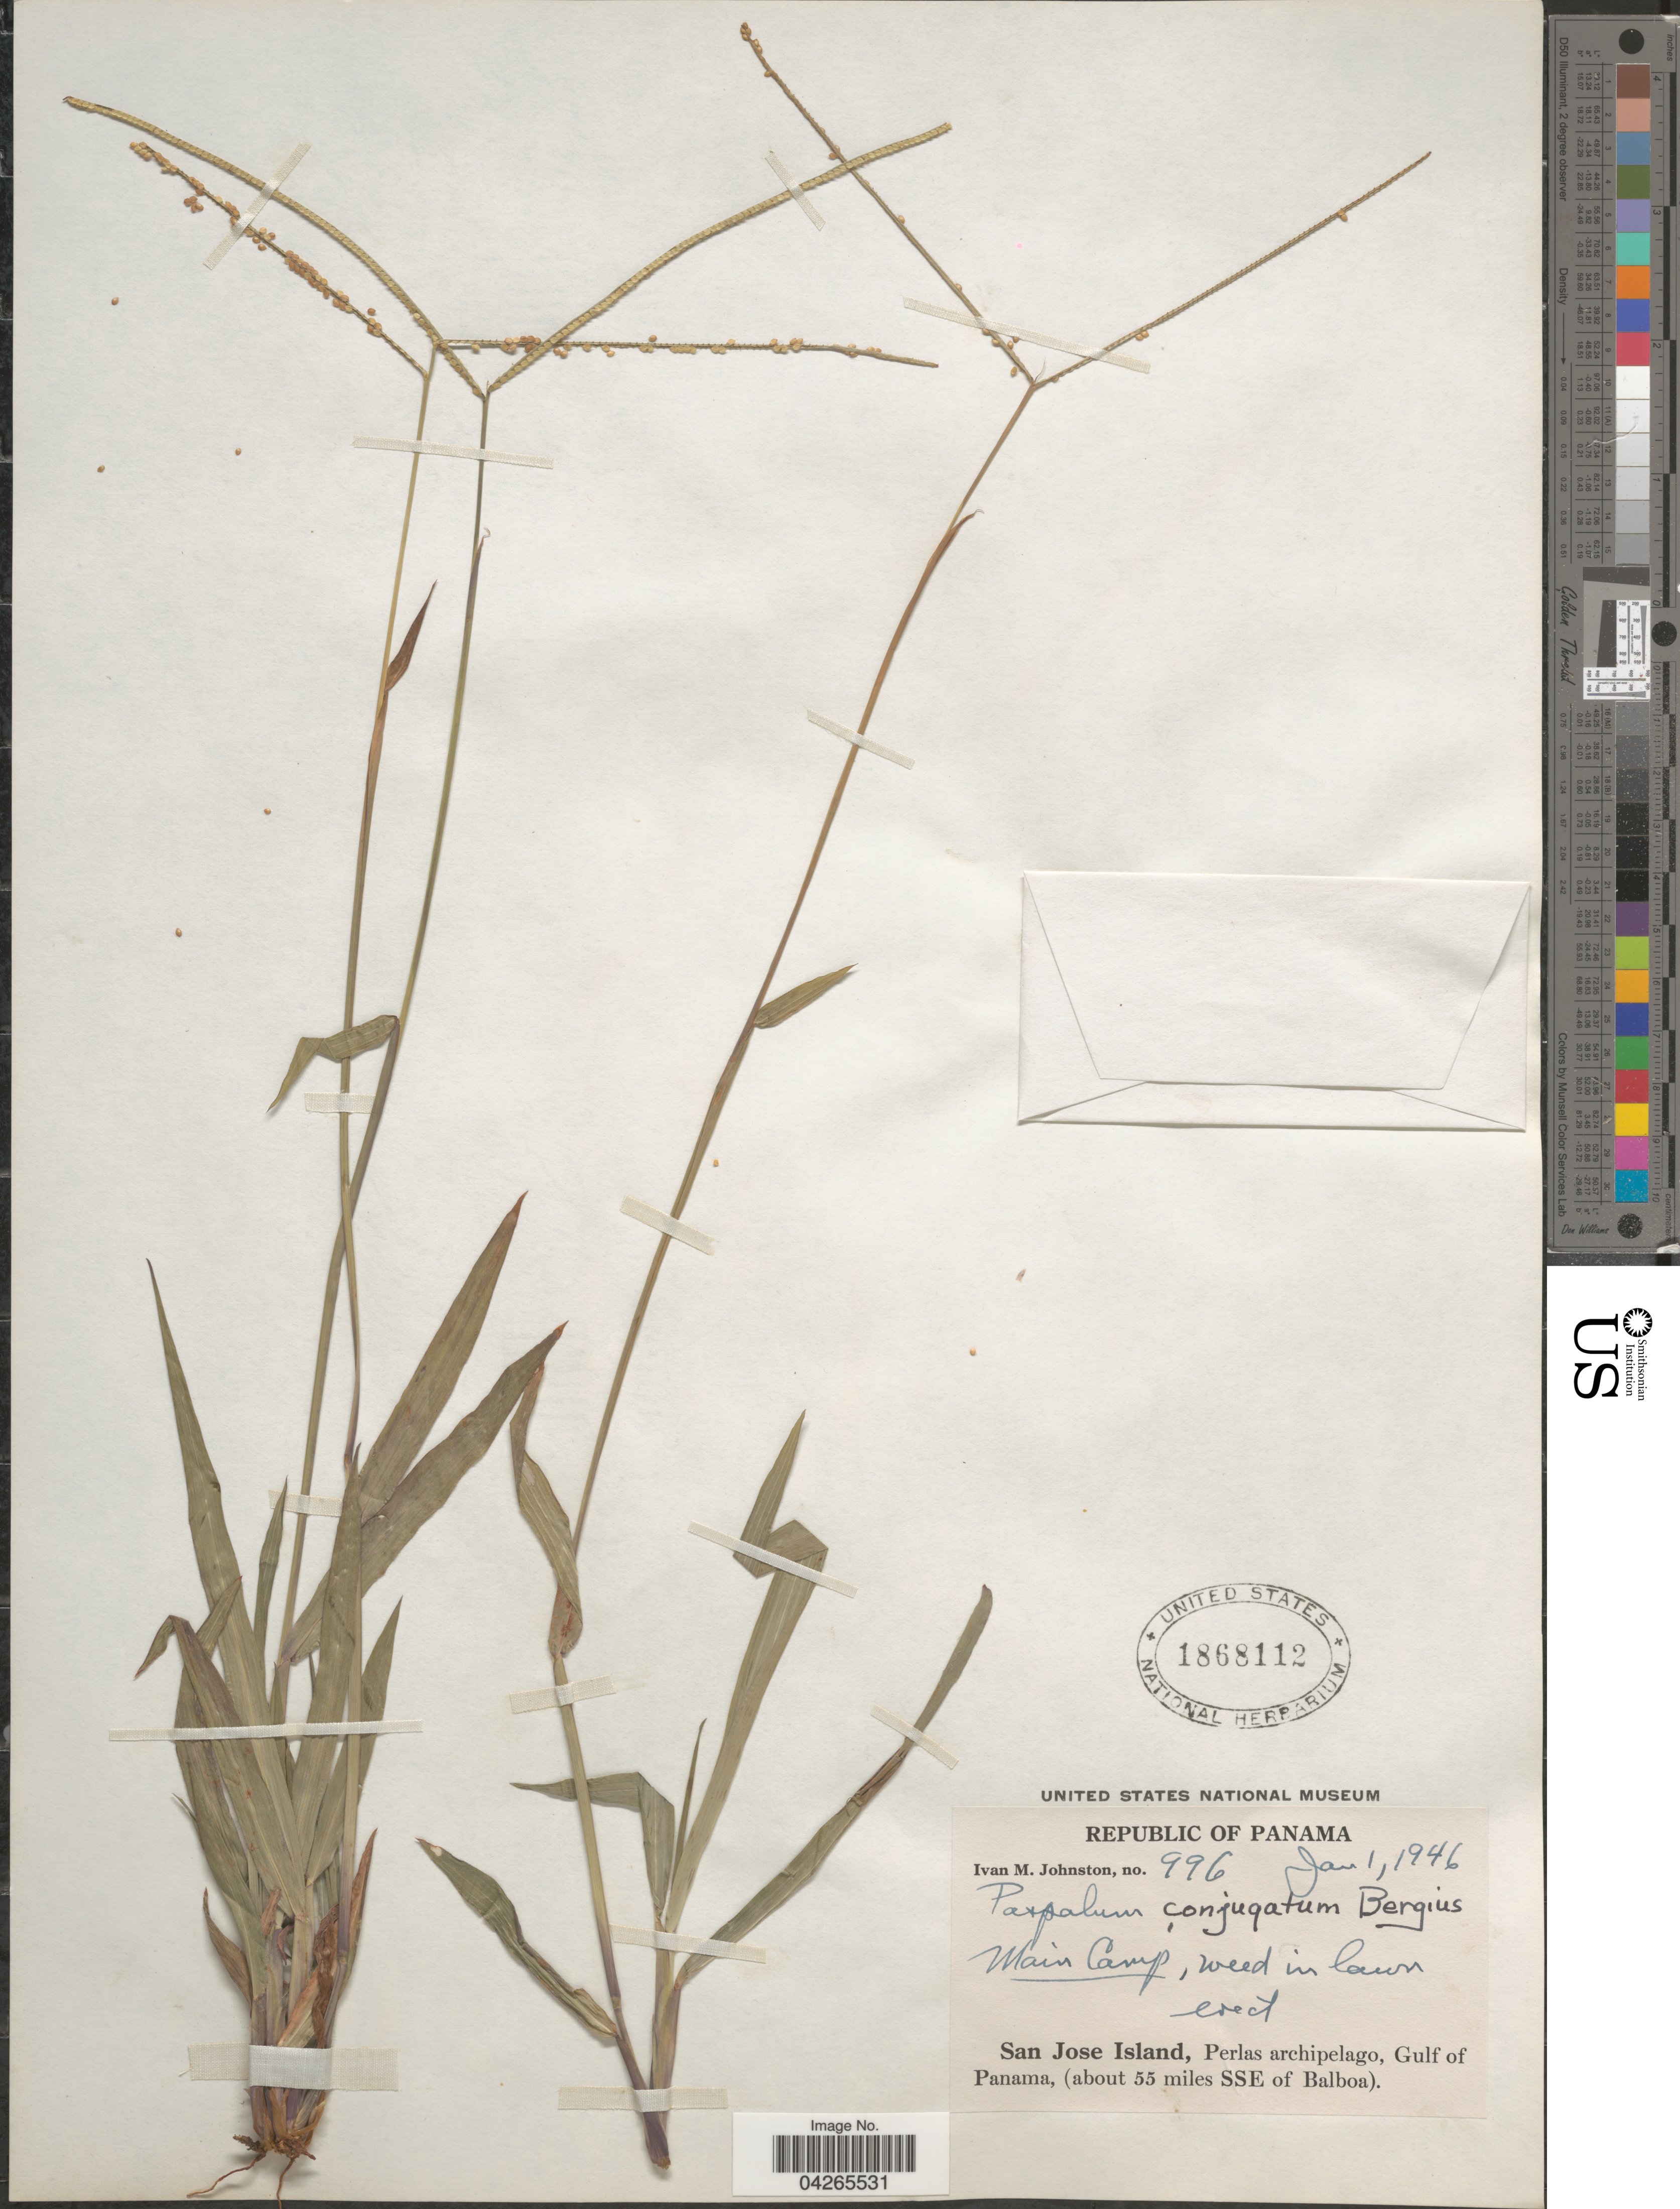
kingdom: Plantae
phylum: Tracheophyta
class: Liliopsida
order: Poales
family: Poaceae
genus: Paspalum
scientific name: Paspalum conjugatum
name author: P.J. Bergius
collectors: I.M. Johnston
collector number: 996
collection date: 1946-01-01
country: Panama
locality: Main Camp. San Jose Island, Pearl Archipelago, Gulf of Panama, (about 55 miles SSE of Balboa).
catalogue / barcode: US 1868112